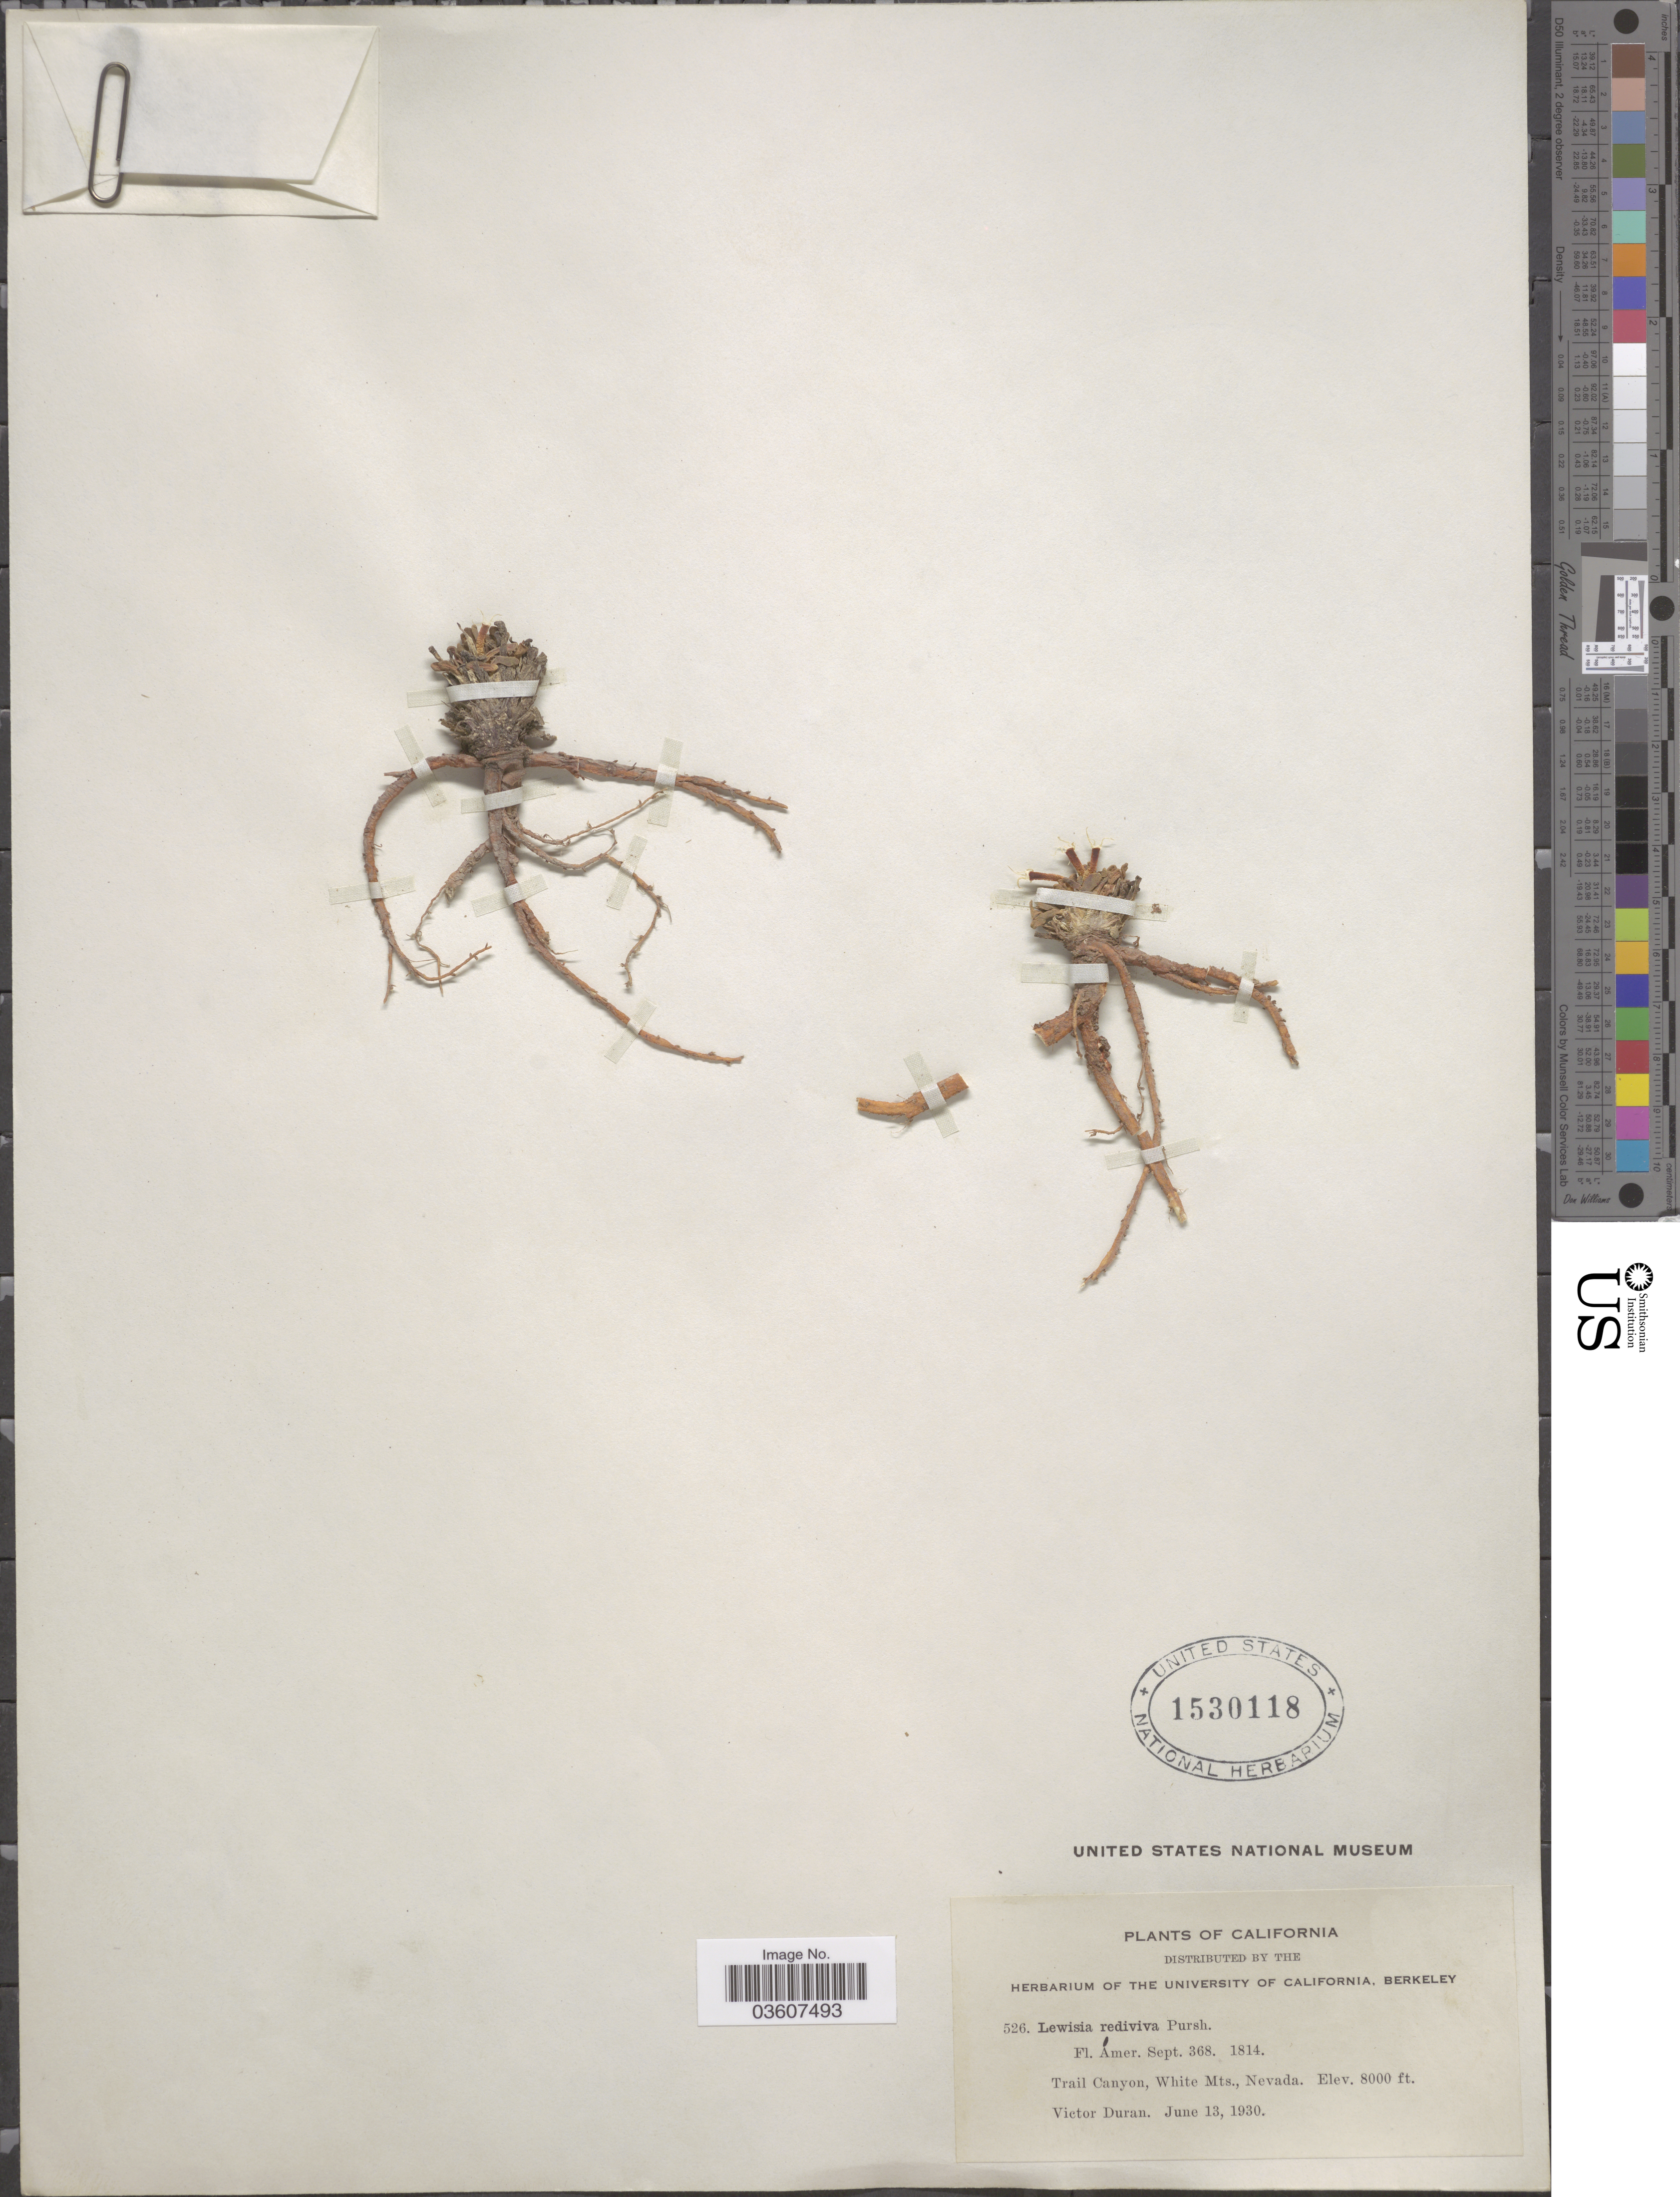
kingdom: Plantae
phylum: Tracheophyta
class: Magnoliopsida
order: Caryophyllales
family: Montiaceae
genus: Lewisia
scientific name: Lewisia rediviva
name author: Pursh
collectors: V. Duran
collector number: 526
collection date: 1930-06-13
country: United States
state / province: California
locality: Trail Canyon, White Mts.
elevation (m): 2438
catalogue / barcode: US 1530118